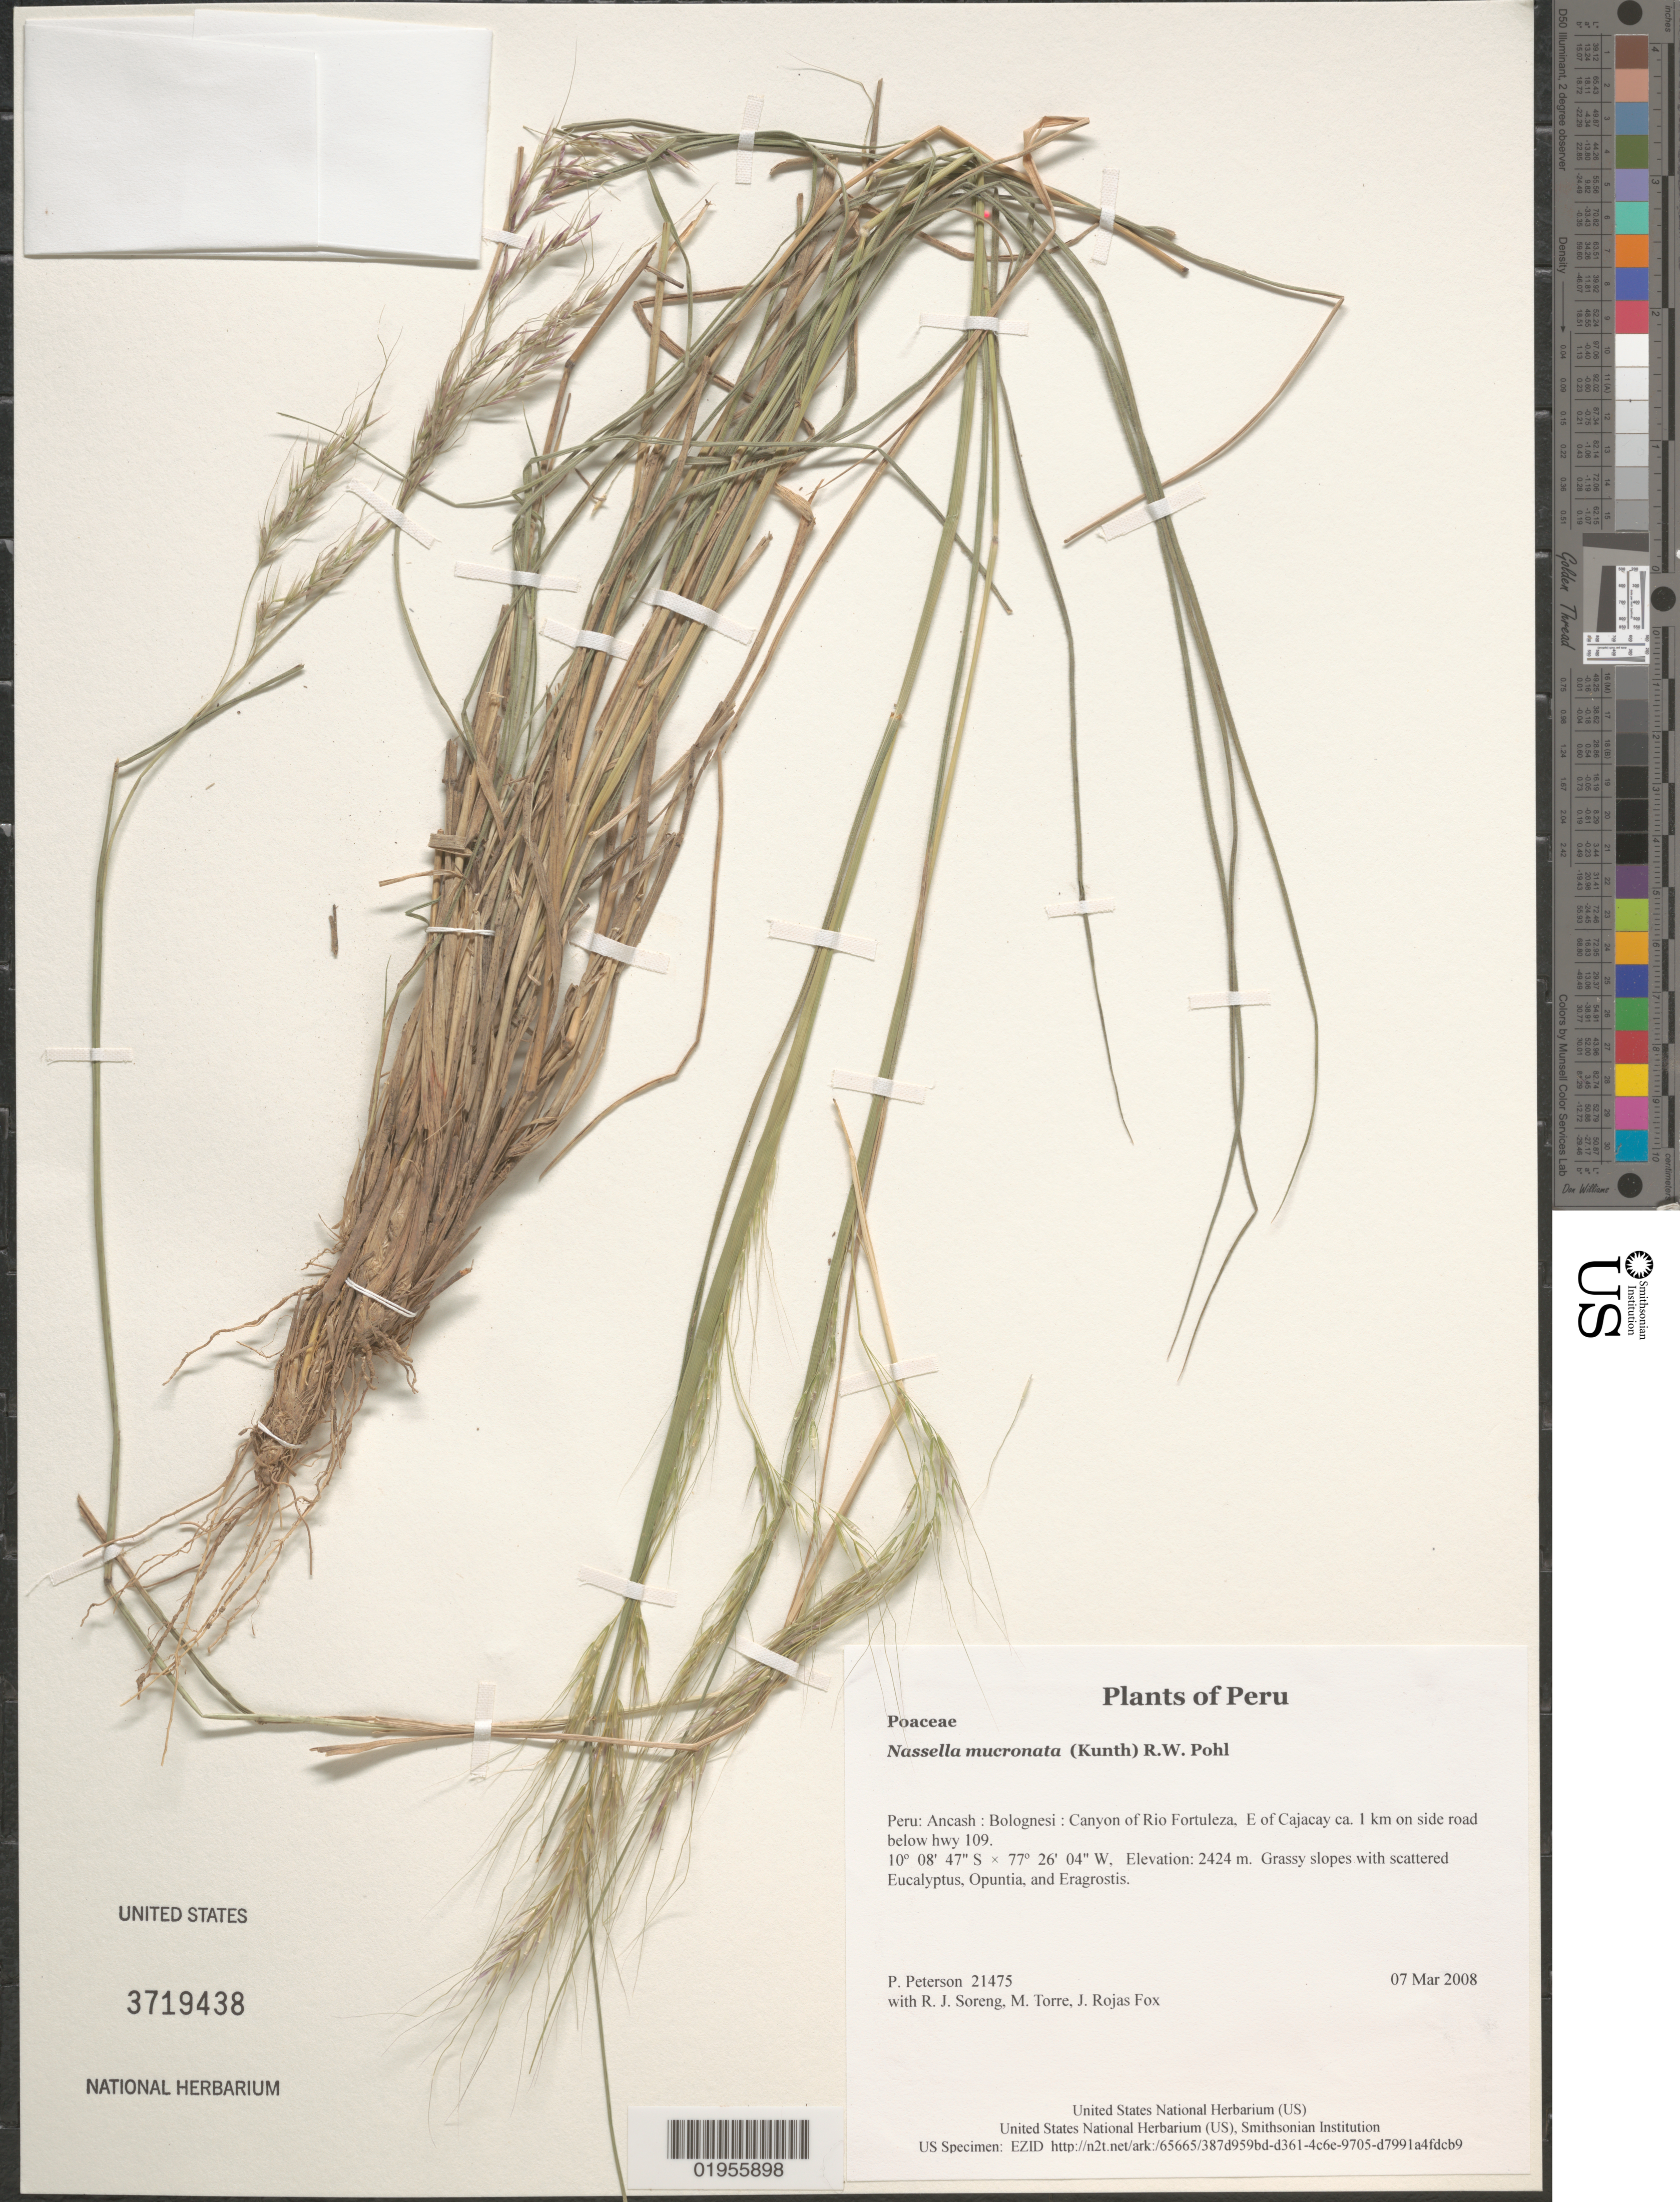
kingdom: Plantae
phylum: Tracheophyta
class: Liliopsida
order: Poales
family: Poaceae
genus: Nassella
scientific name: Nassella mucronata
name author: (Kunth) R.W. Pohl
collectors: P. M. Peterson, R. J. Soreng, M. Torre & J. Rojas Fox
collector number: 21475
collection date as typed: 07 Mar 2008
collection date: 2008-03-07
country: Peru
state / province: Ancash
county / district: Bolognesi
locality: Canyon of Rio Fortuleza, E of Cajacay ca. 1 km on side road below hwy 109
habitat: Grassy slopes with scattered Eucalyptus, Opuntia, and Eragrostis.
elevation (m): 2424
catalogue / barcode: US 3719438